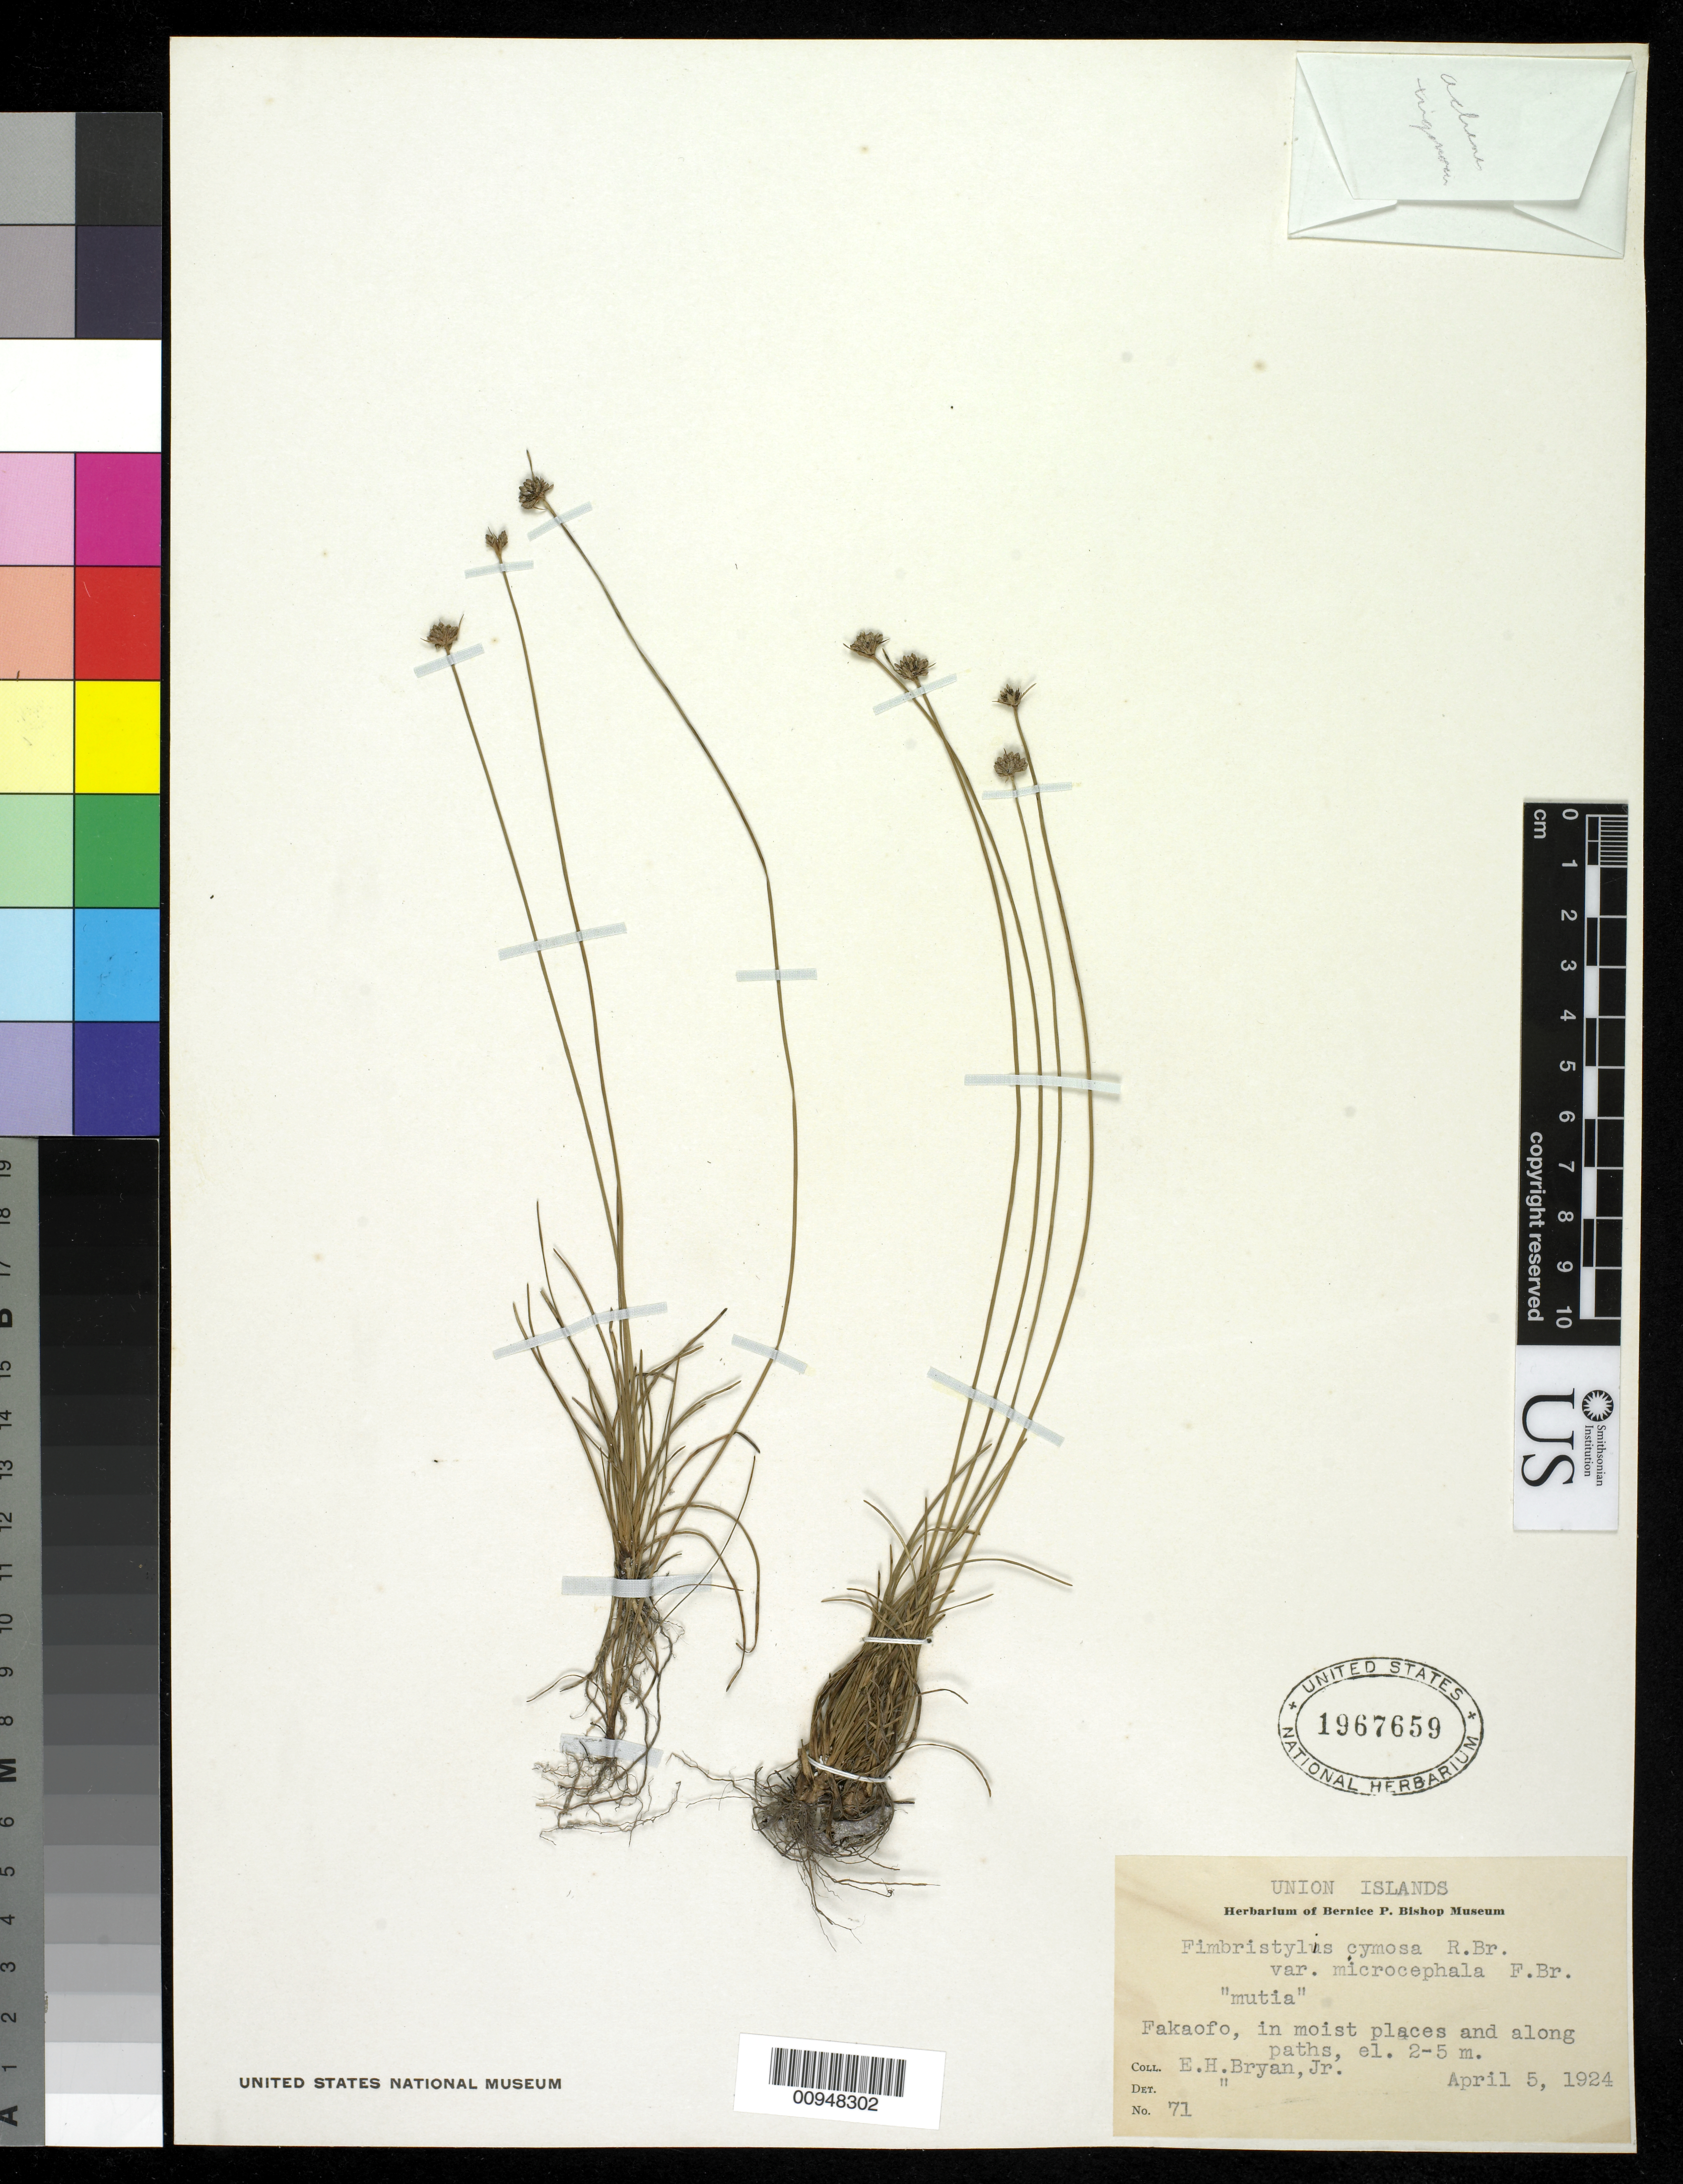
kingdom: Plantae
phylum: Tracheophyta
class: Liliopsida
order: Poales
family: Cyperaceae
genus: Fimbristylis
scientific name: Fimbristylis cymosa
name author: R. Br.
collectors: E. Bryan Jr.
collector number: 71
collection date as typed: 05 Apr 1924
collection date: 1924-04-05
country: Tokelau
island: Fakaofo Atoll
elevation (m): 2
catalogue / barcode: US 1967659